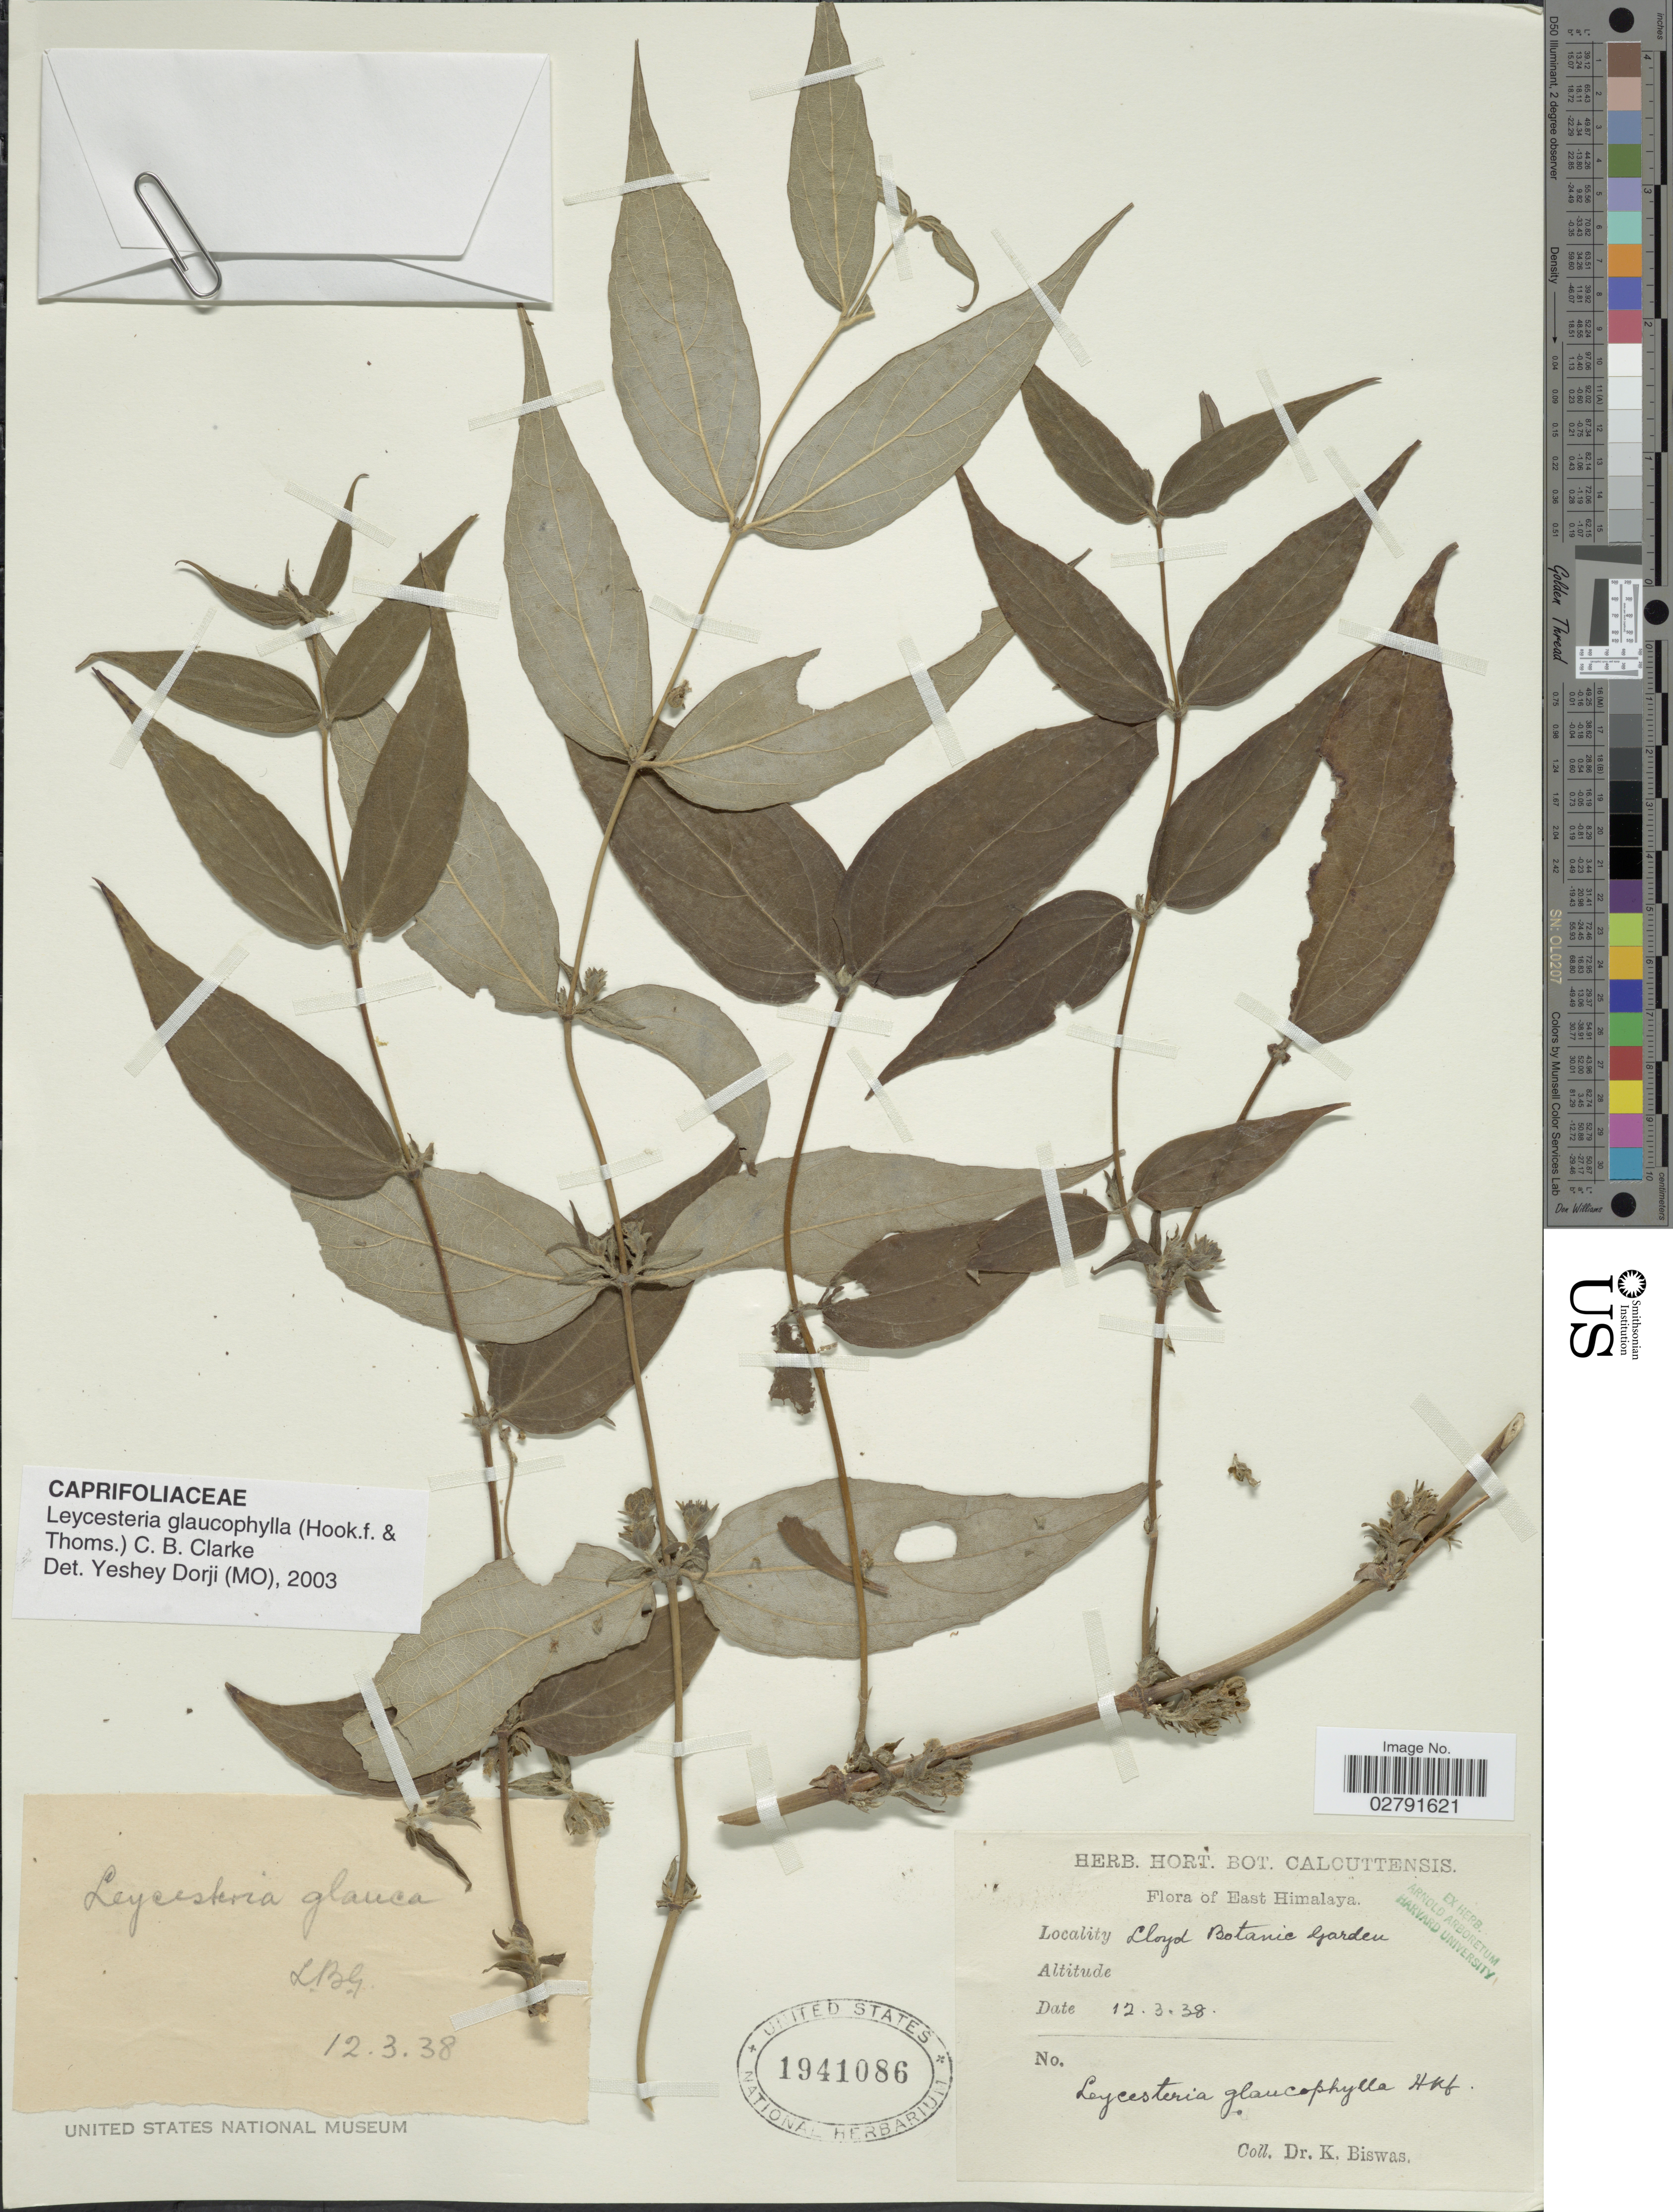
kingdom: Plantae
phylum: Tracheophyta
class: Magnoliopsida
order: Dipsacales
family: Caprifoliaceae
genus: Leycesteria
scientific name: Leycesteria glaucophylla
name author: (Hook. f.) C.B. Clarke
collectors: K. Biswas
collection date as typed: Transcribed d/m/y: 12/3/38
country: India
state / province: West Bengal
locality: East Himalaya, Lloyd Botanic Garden.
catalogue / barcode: US 1941086